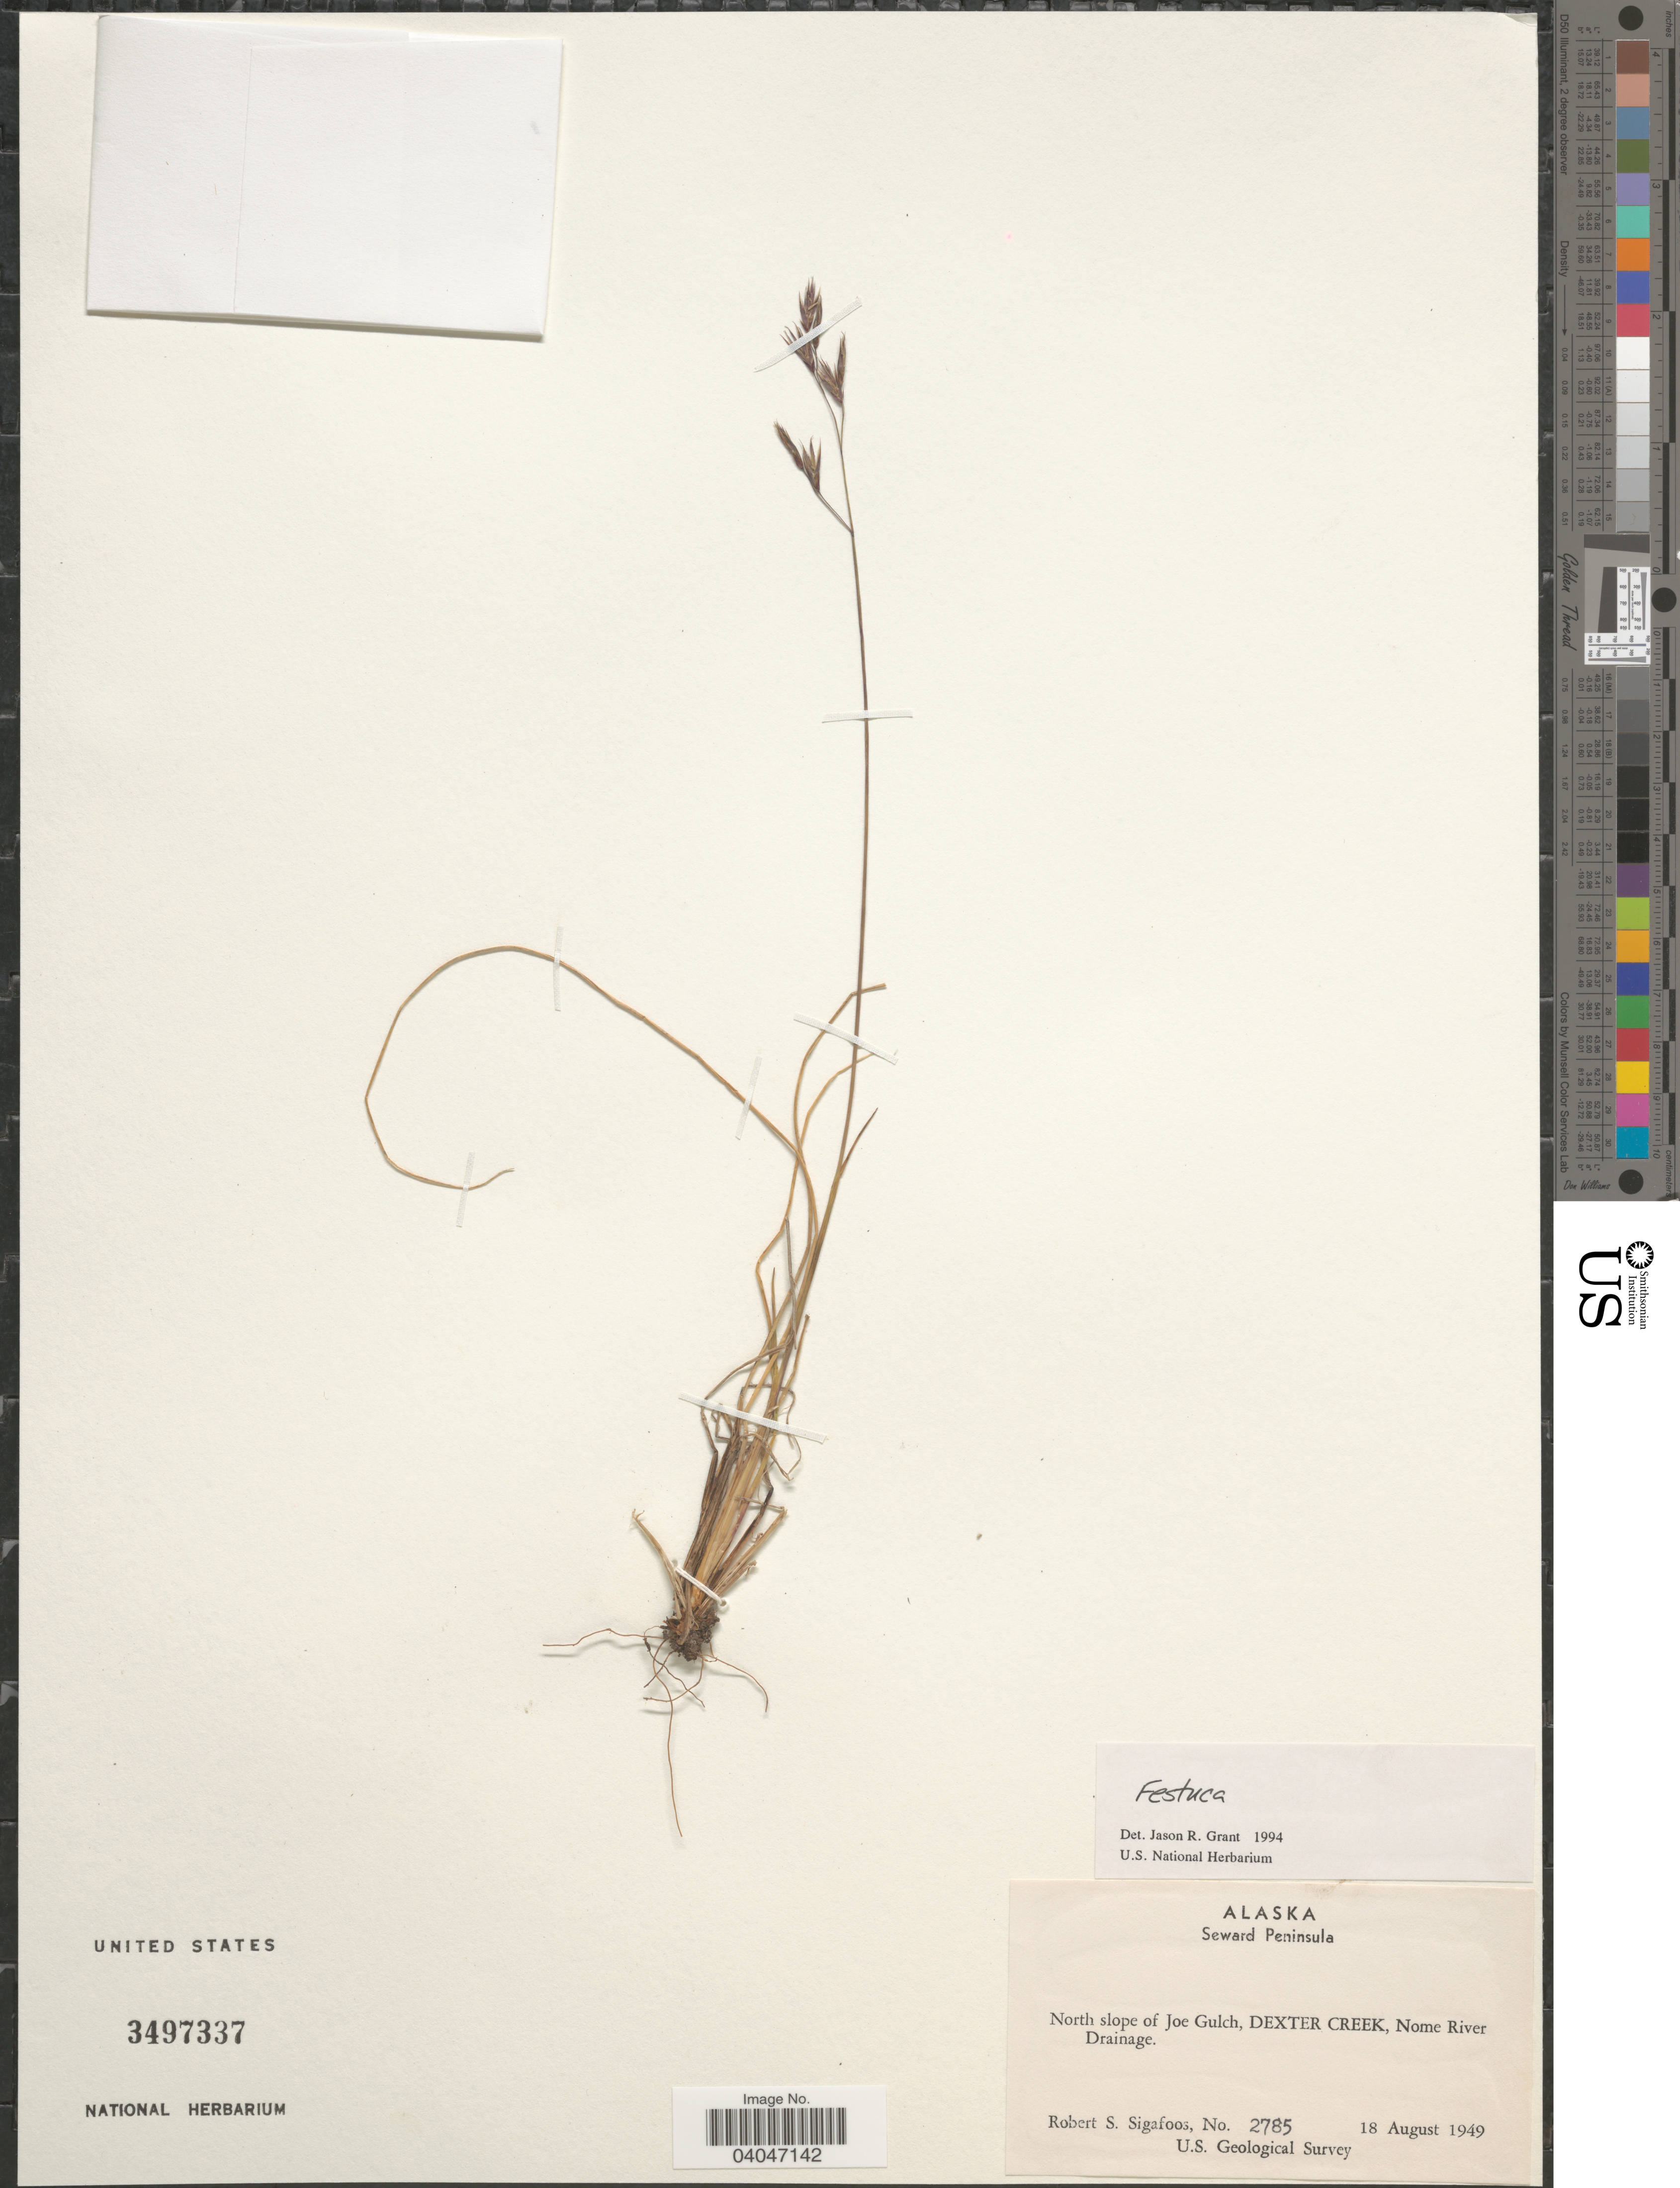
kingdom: Plantae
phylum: Tracheophyta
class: Liliopsida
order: Poales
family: Poaceae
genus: Festuca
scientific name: Festuca sp.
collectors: R. Sigafoos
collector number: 2785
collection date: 1949-08-18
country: United States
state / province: Alaska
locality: Seward Peninsula. North slope of Joe Gulch, Dexter Creek, Nome River Drainage.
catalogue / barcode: US 3497337